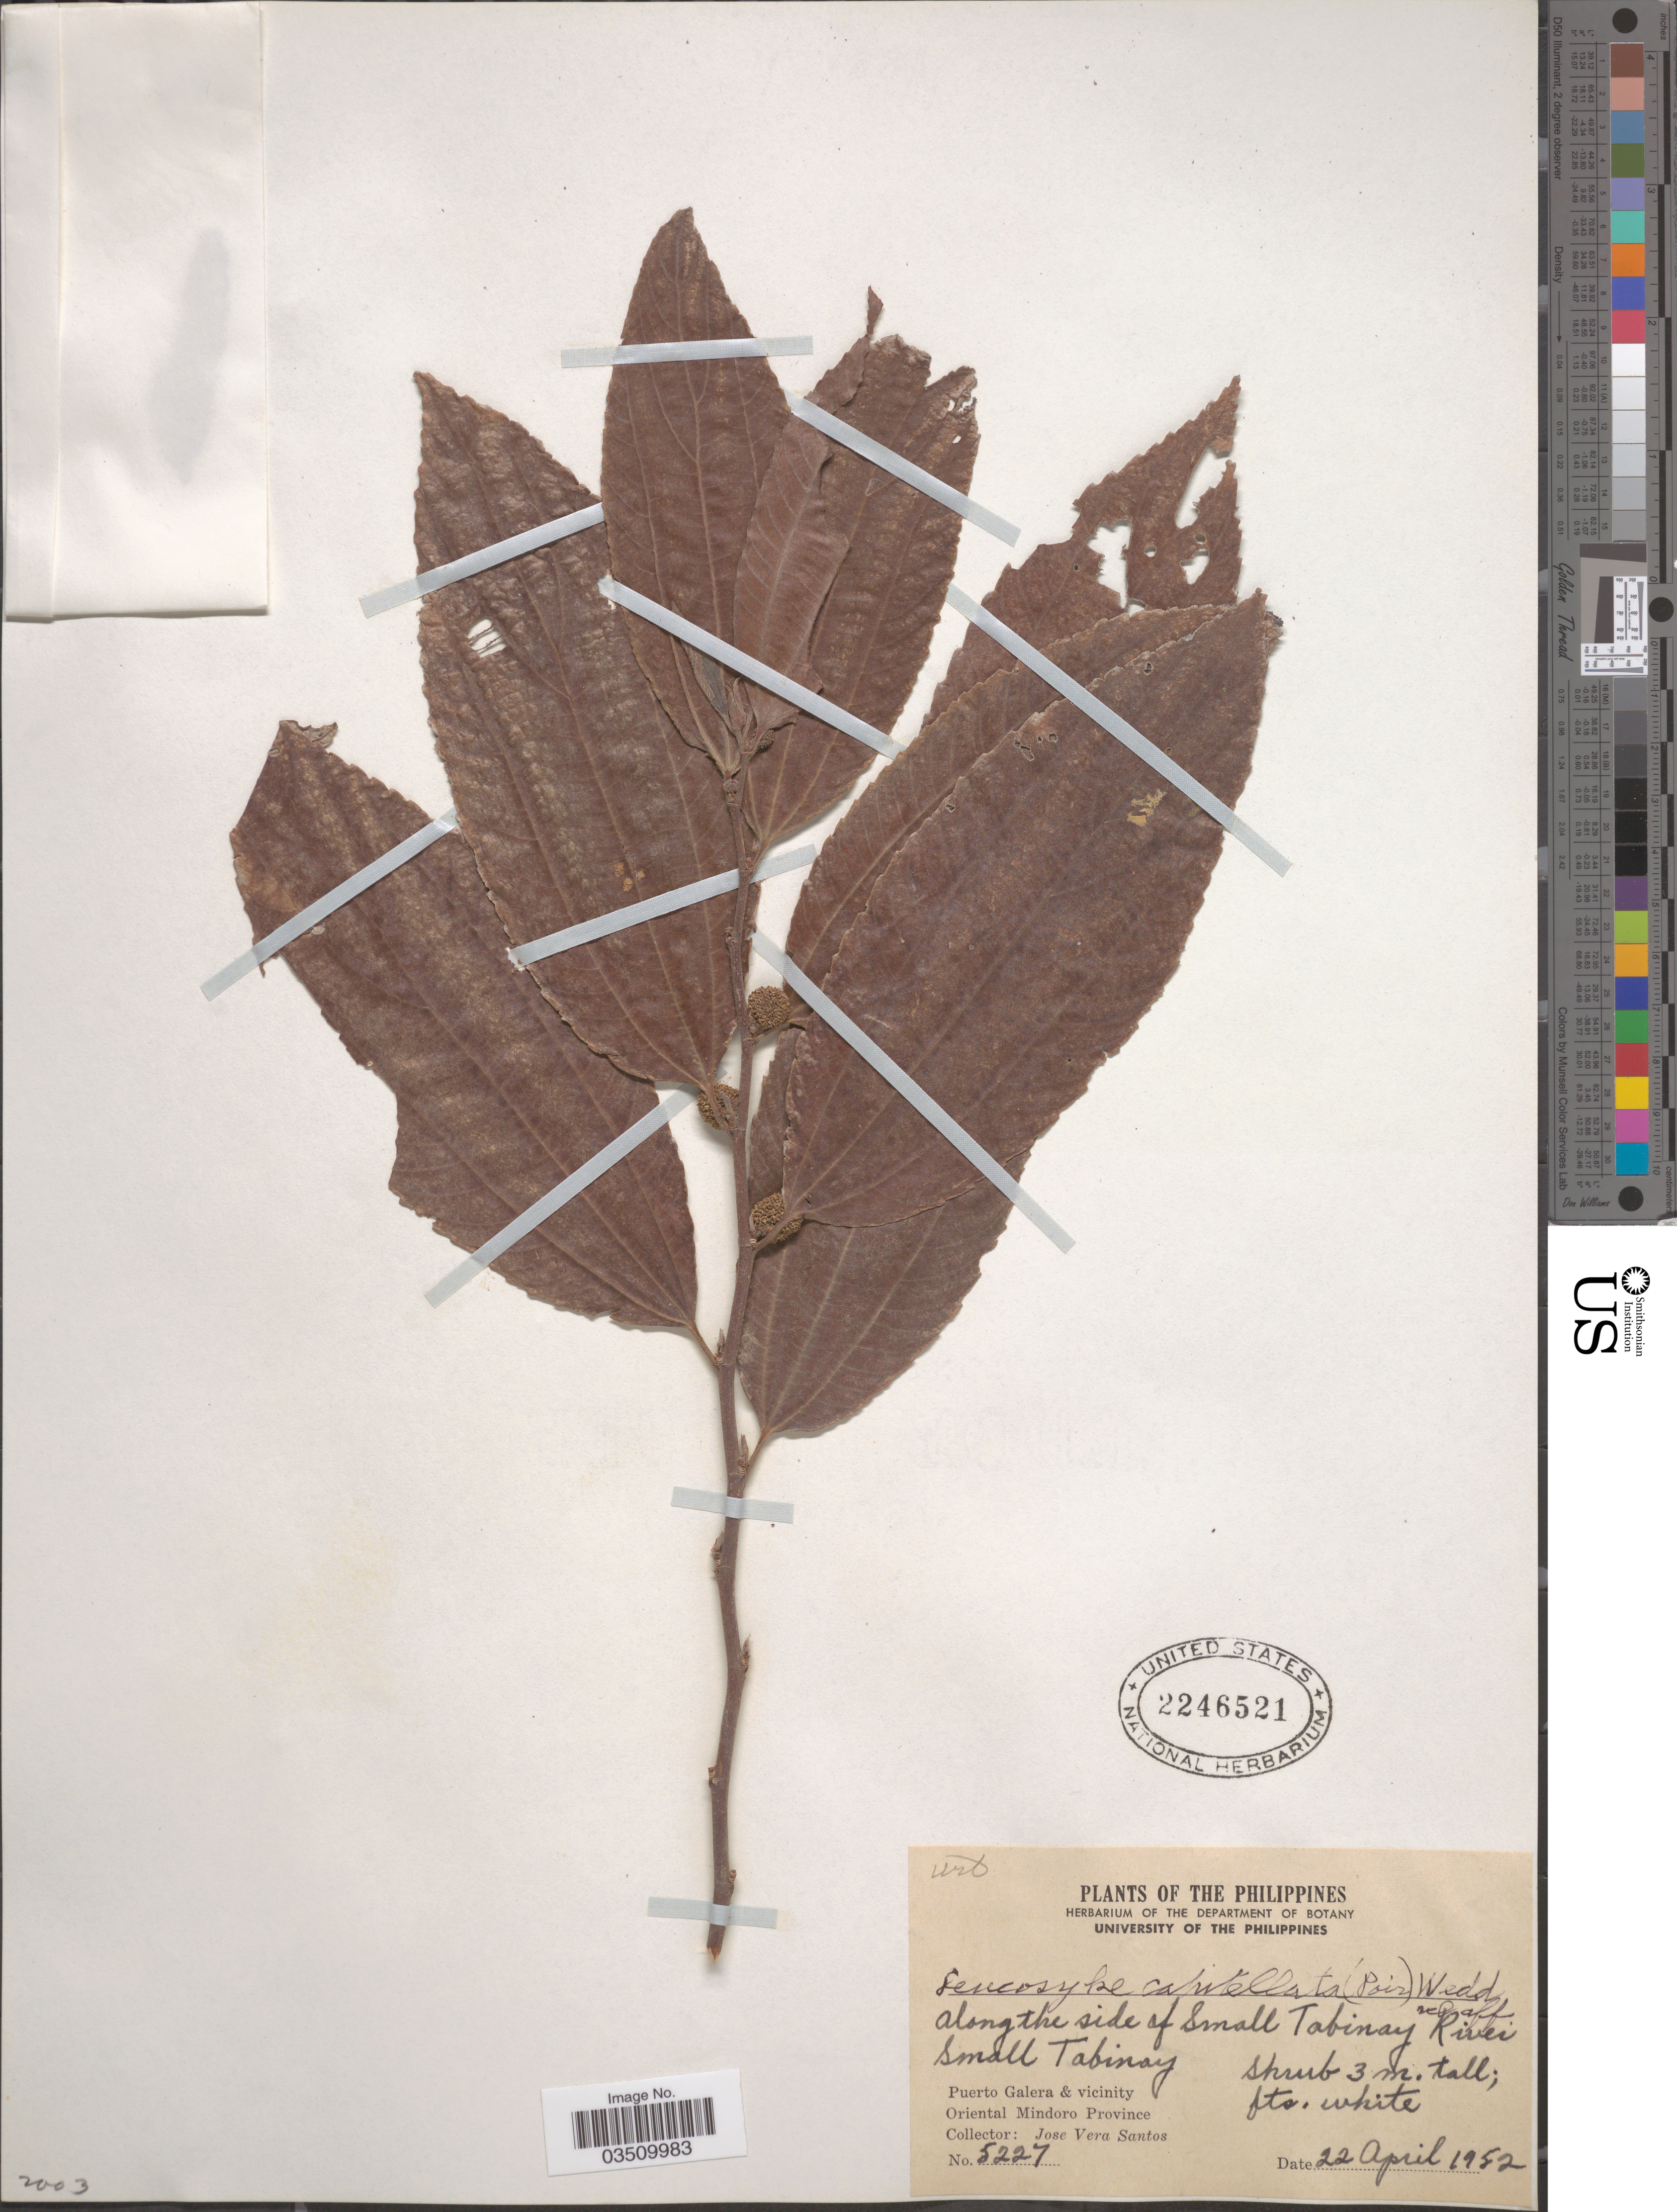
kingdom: Plantae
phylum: Tracheophyta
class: Magnoliopsida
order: Rosales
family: Urticaceae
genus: Leucosyke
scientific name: Leucosyke capitellata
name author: (Poir.) Wedd.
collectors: J. Santos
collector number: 5227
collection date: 1952-04-22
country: Philippines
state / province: Mimaropa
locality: Along the side of Small Tabinay River. Small Tabinay. Puerto Galera & vicinity. Oriental Mindoro Province.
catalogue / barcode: US 2246521